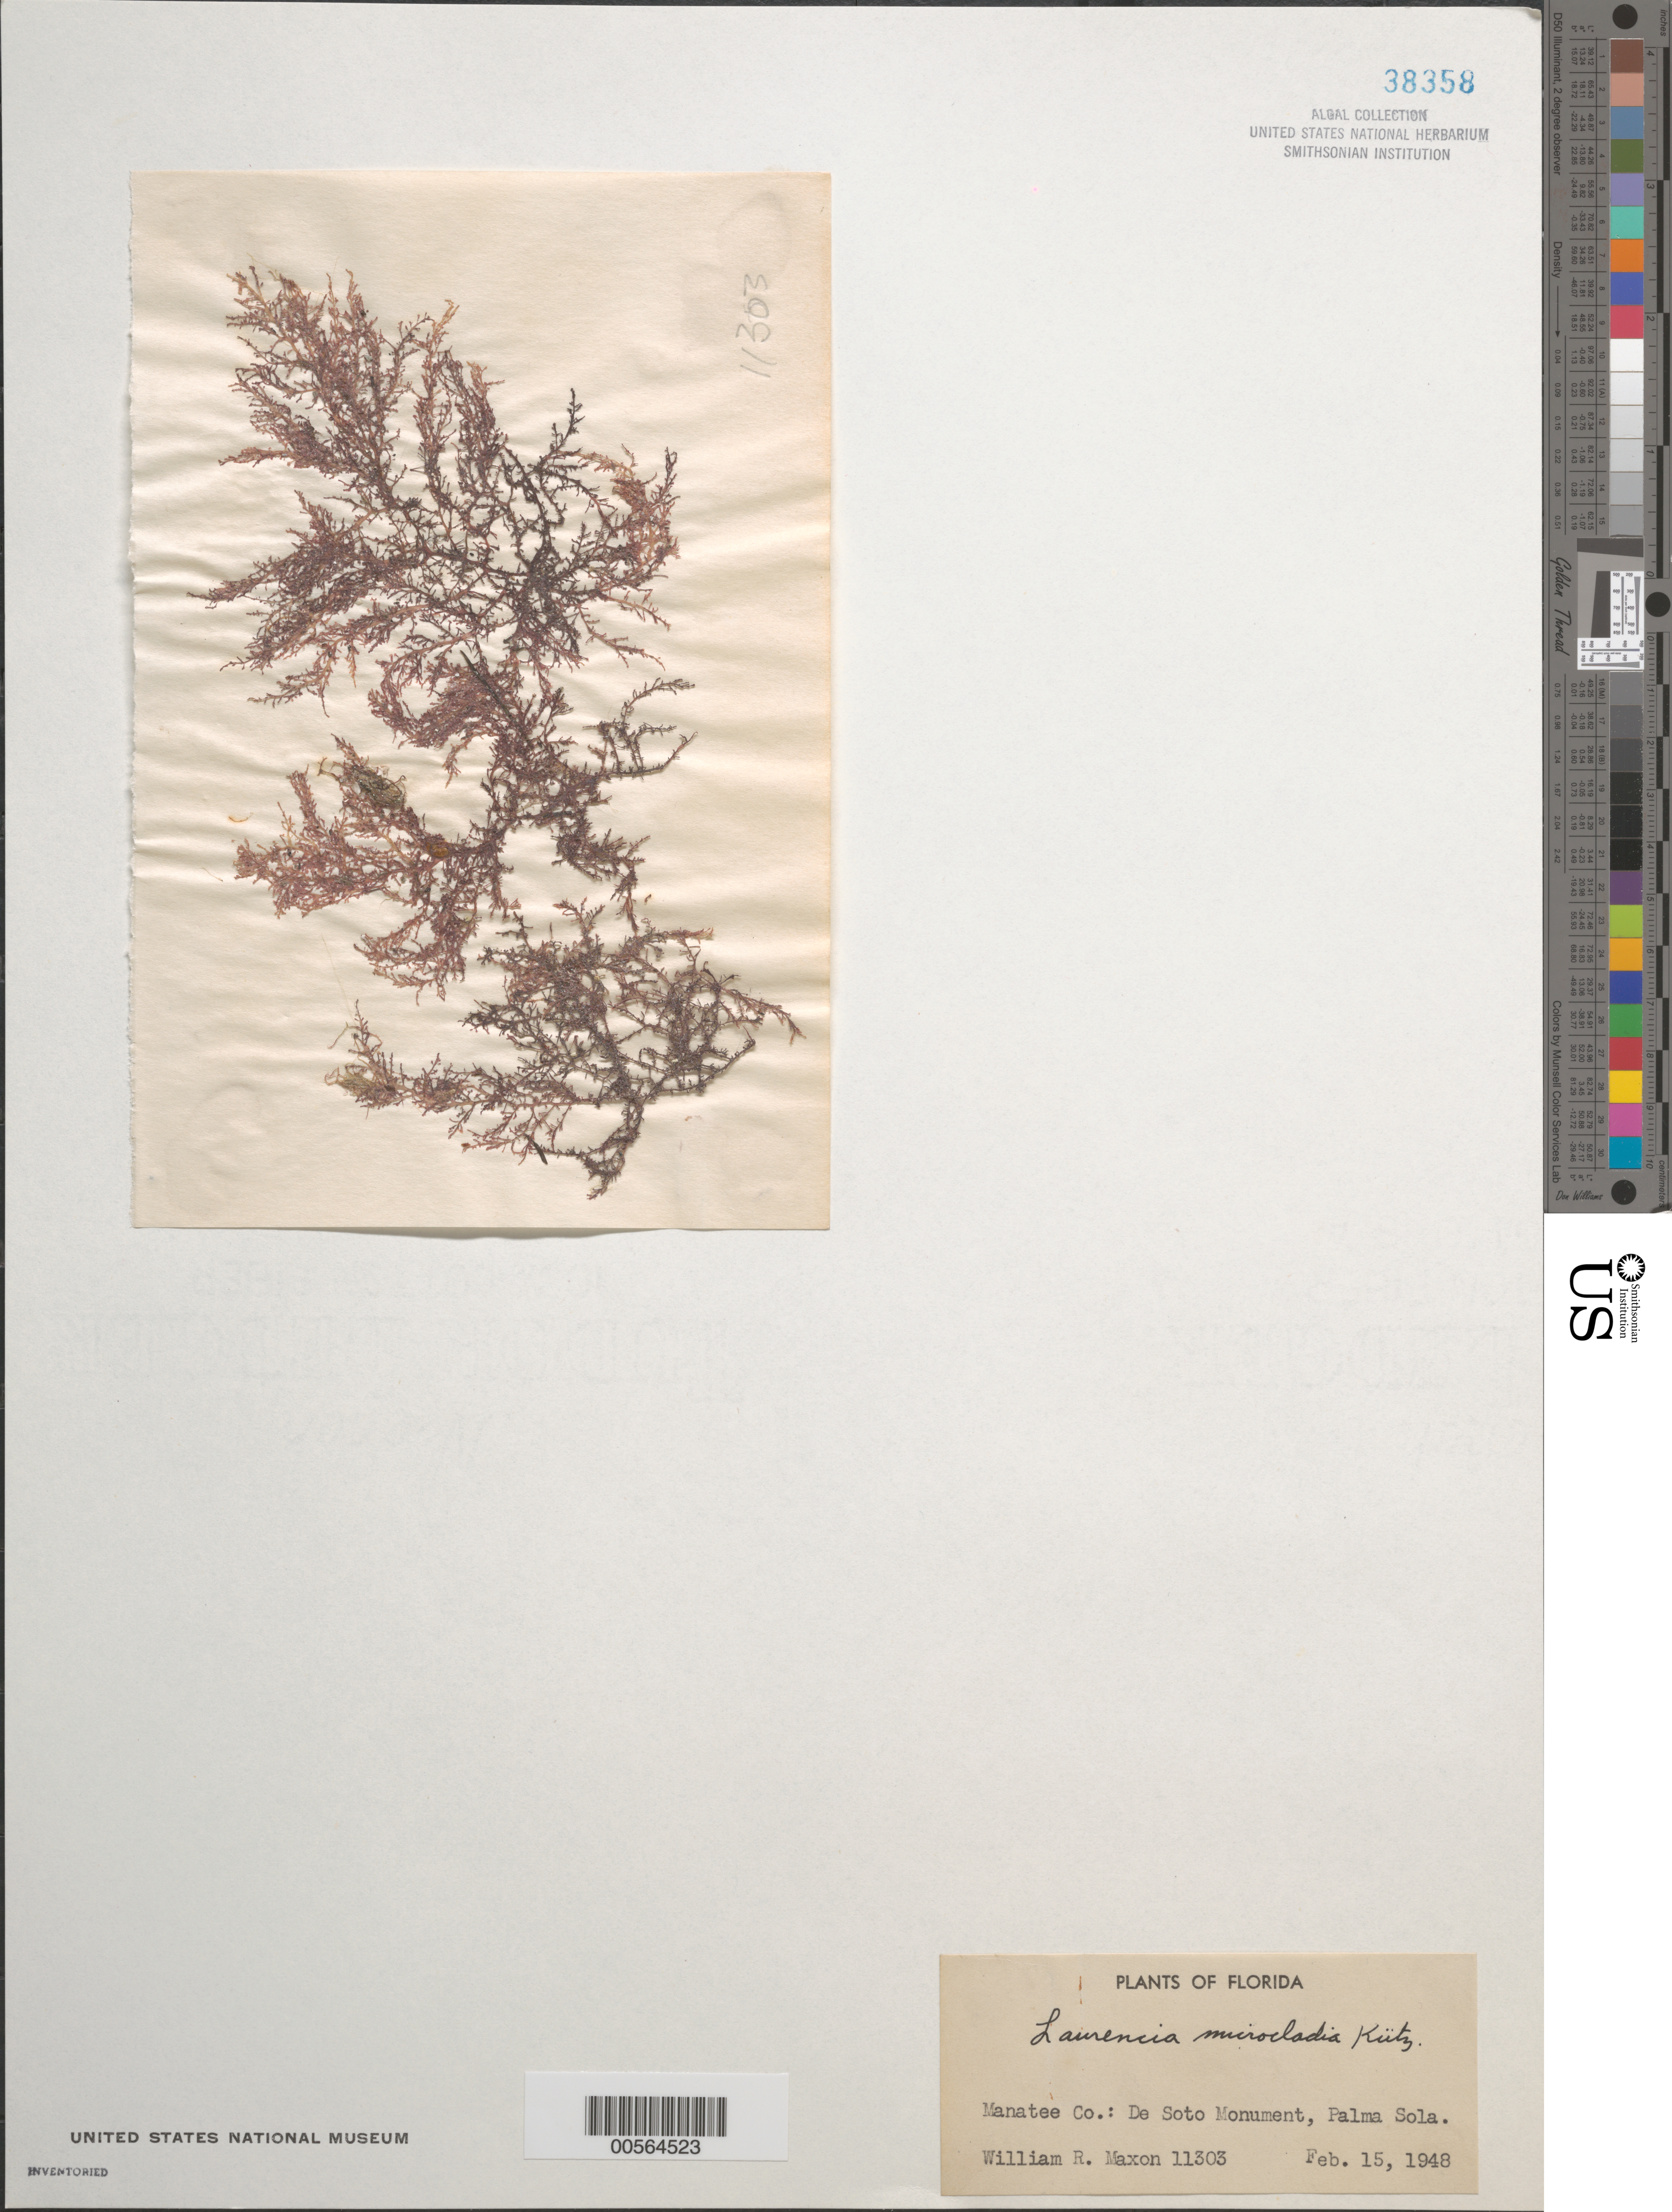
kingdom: Plantae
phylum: Rhodophyta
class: Florideophyceae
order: Ceramiales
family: Rhodomelaceae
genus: Laurencia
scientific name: Laurencia microcladia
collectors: W. R. Maxon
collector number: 11303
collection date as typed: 15 Feb 1948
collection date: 1948-02-15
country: United States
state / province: Florida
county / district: Manatee County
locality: DeSoto Monument, Palma Sola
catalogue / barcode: US 38358